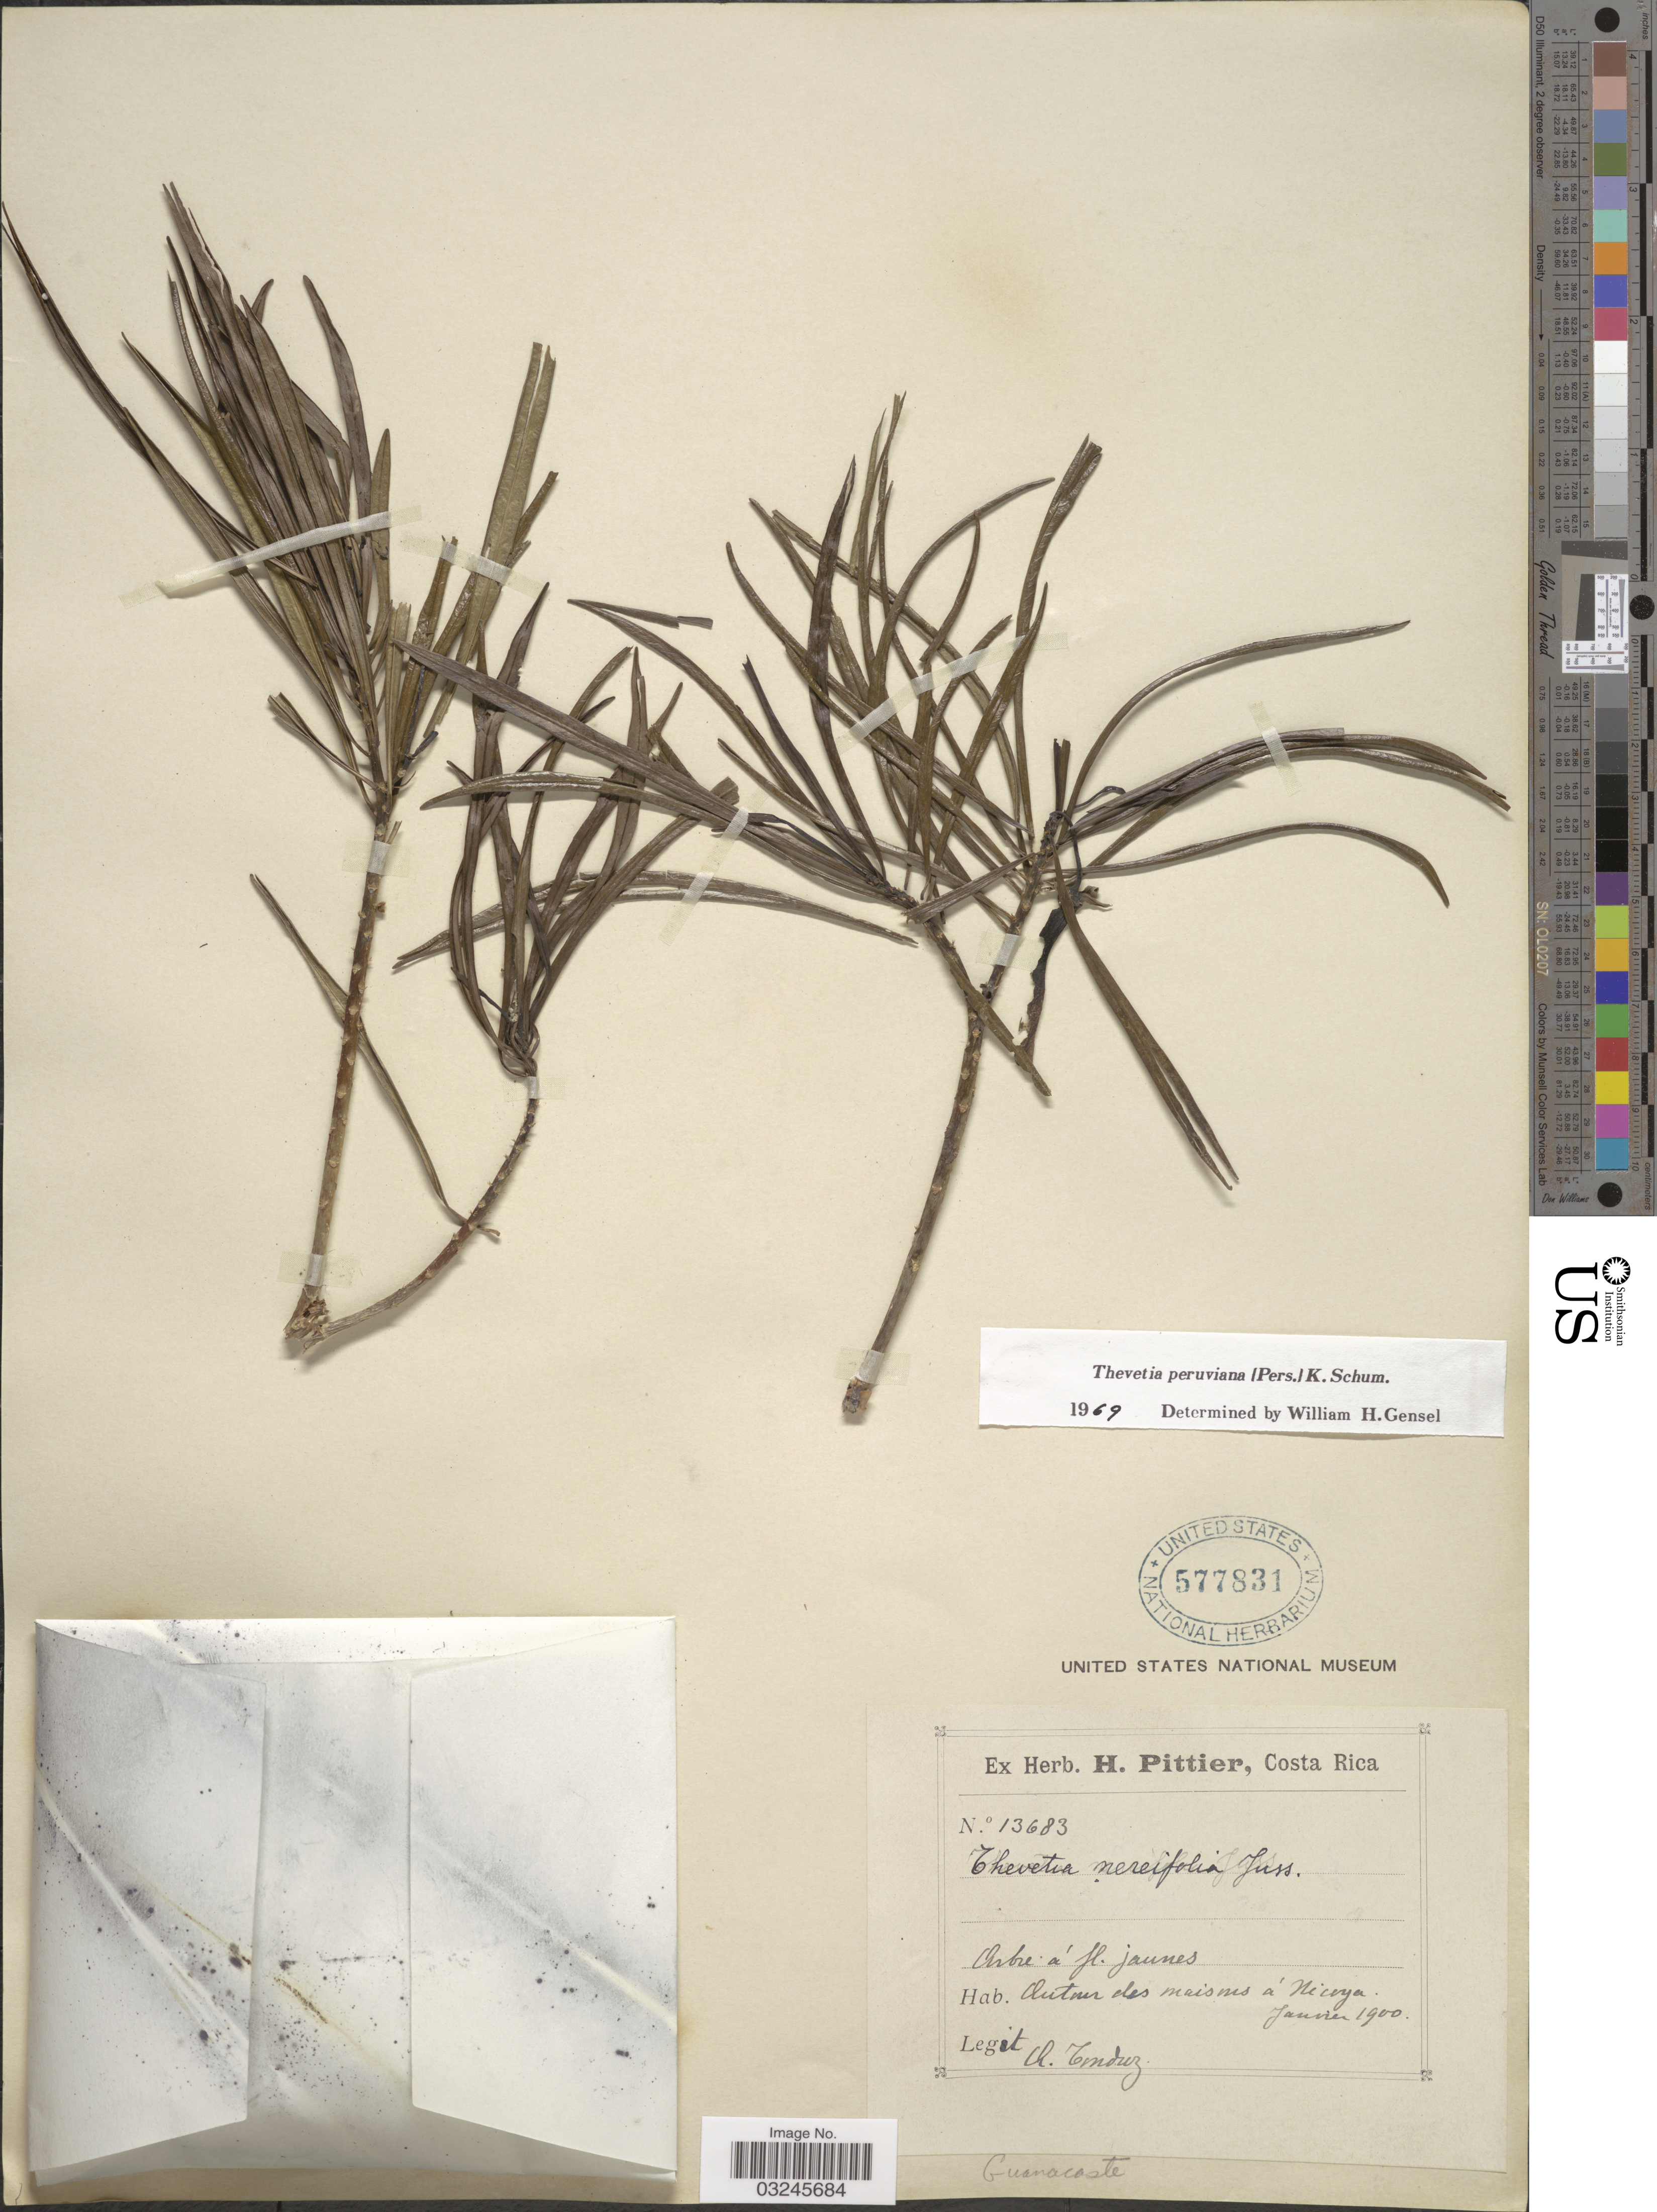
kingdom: Plantae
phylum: Tracheophyta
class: Magnoliopsida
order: Gentianales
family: Apocynaceae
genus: Thevetia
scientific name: Thevetia peruviana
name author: (Pers.) K. Schum.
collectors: A. Tonduz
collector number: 13683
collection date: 1900-01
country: Costa Rica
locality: Autour des maisons á Nicoya.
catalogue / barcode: US 577831